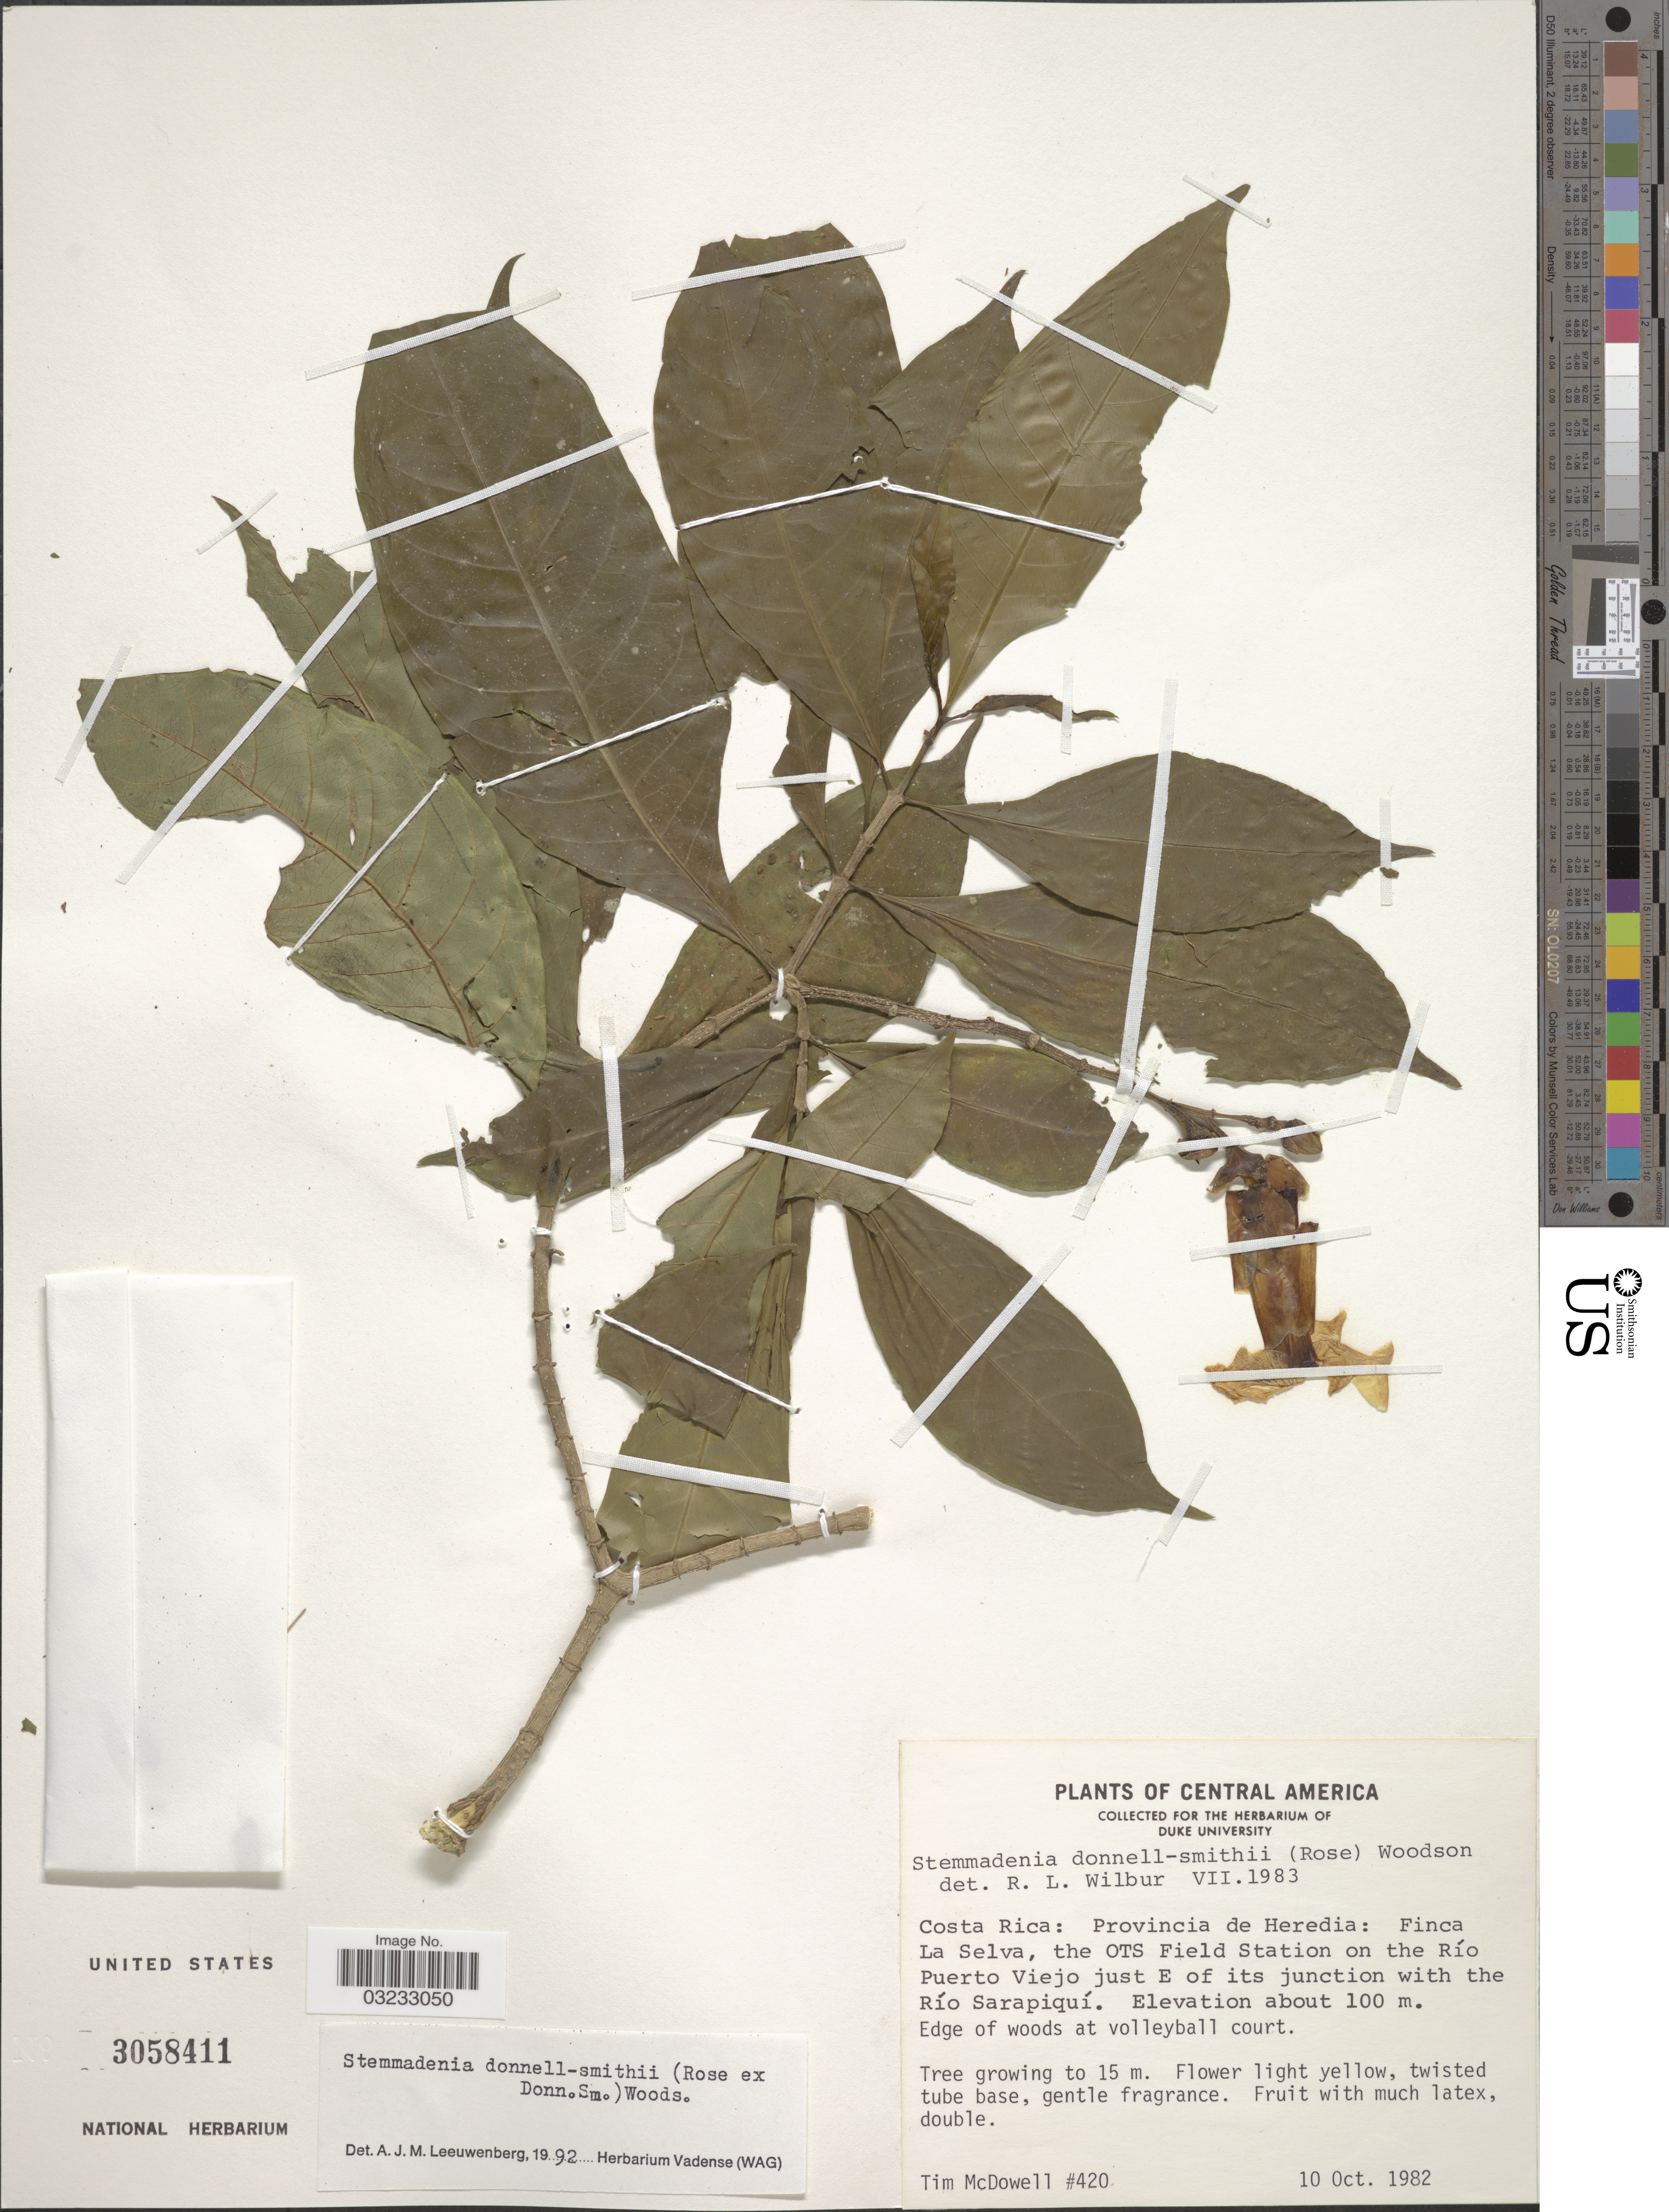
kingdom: Plantae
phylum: Tracheophyta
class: Magnoliopsida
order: Gentianales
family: Apocynaceae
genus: Stemmadenia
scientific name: Stemmadenia donnell-smithii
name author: (Rose ex Donn. Sm.) Woodson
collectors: T. McDowell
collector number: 420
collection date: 1982-10-10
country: Costa Rica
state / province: Heredia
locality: Finca La Selva, the OTS Field Station on the Río Puerto Viejo just E of its junction with the Río Sarapiquí, at volleyball court.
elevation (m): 100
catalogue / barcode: US 3058411